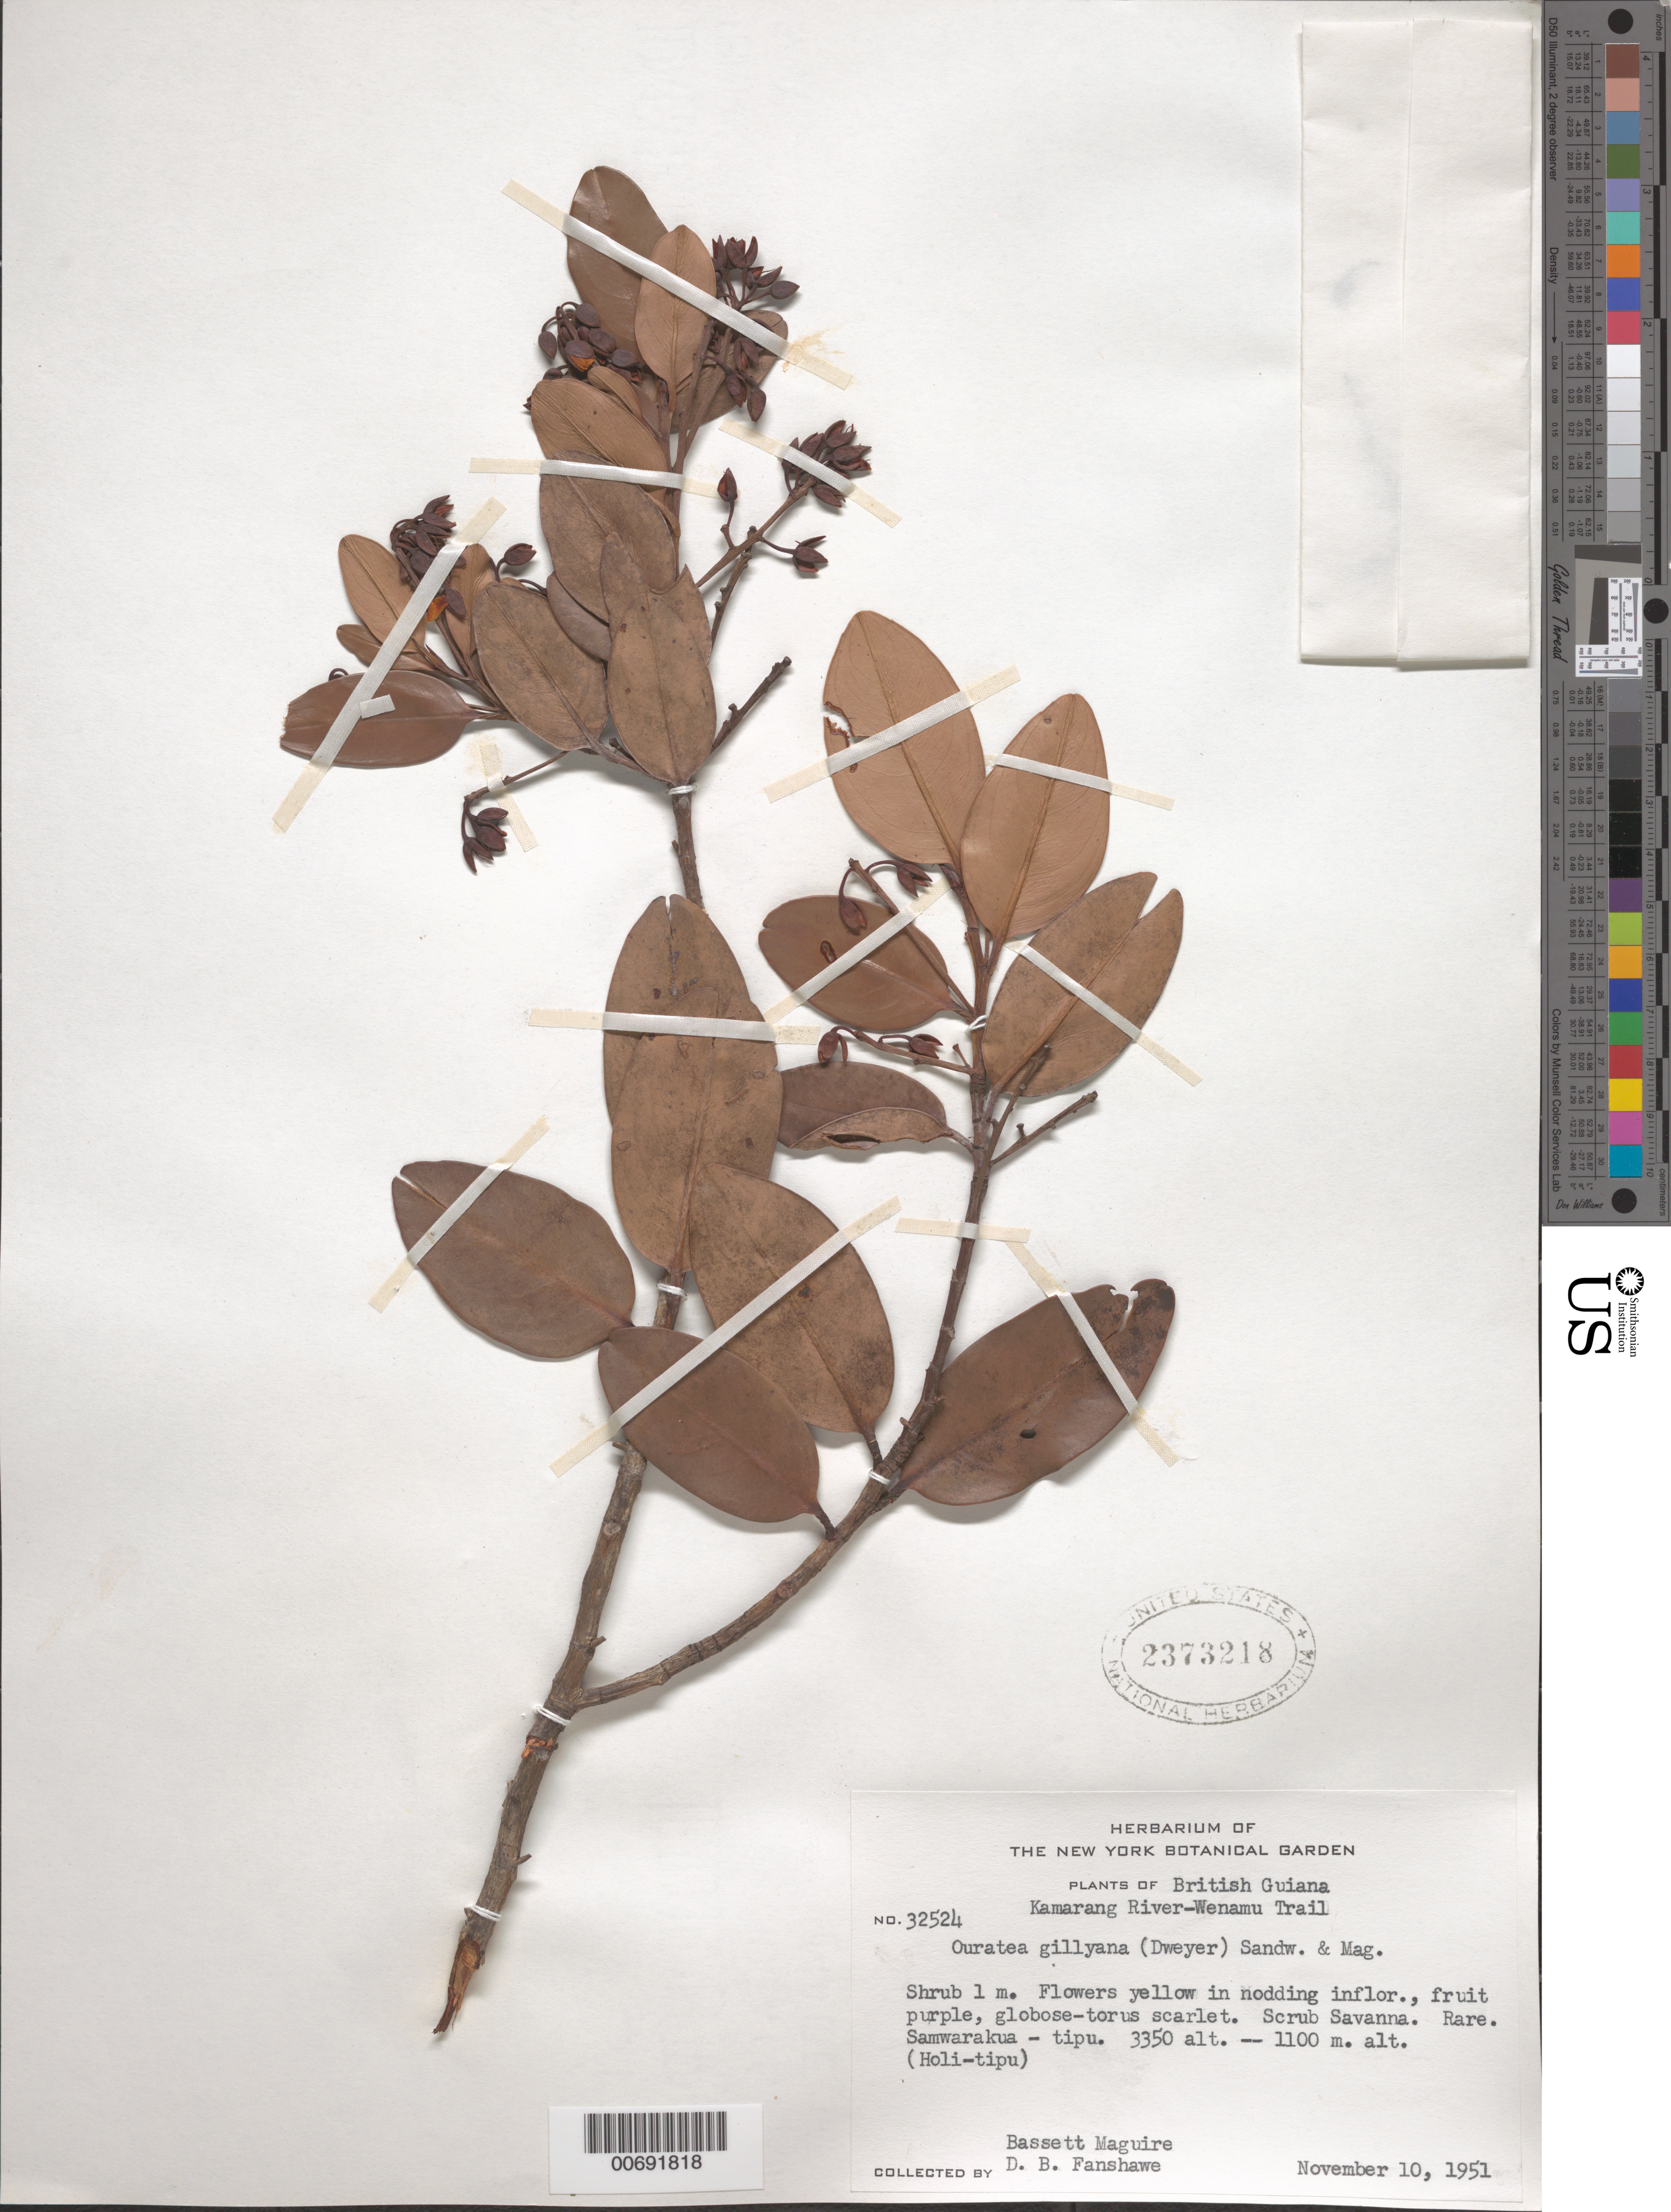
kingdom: Plantae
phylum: Tracheophyta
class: Magnoliopsida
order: Malpighiales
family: Ochnaceae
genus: Ouratea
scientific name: Ouratea gillyana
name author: (Dwyer) Sandwith & Maguire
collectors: B. Maguire & D. B. Fanshawe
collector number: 32524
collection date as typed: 10-Nov-51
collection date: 1951-11-10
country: Guyana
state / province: Cuyuni-Mazaruni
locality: Samwarakna-tipu (Holi-tipu), Kamarang River - Wenamu Trail, Pakaraima Mts.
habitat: Scrub savanna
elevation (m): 1100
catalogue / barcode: US 2373218